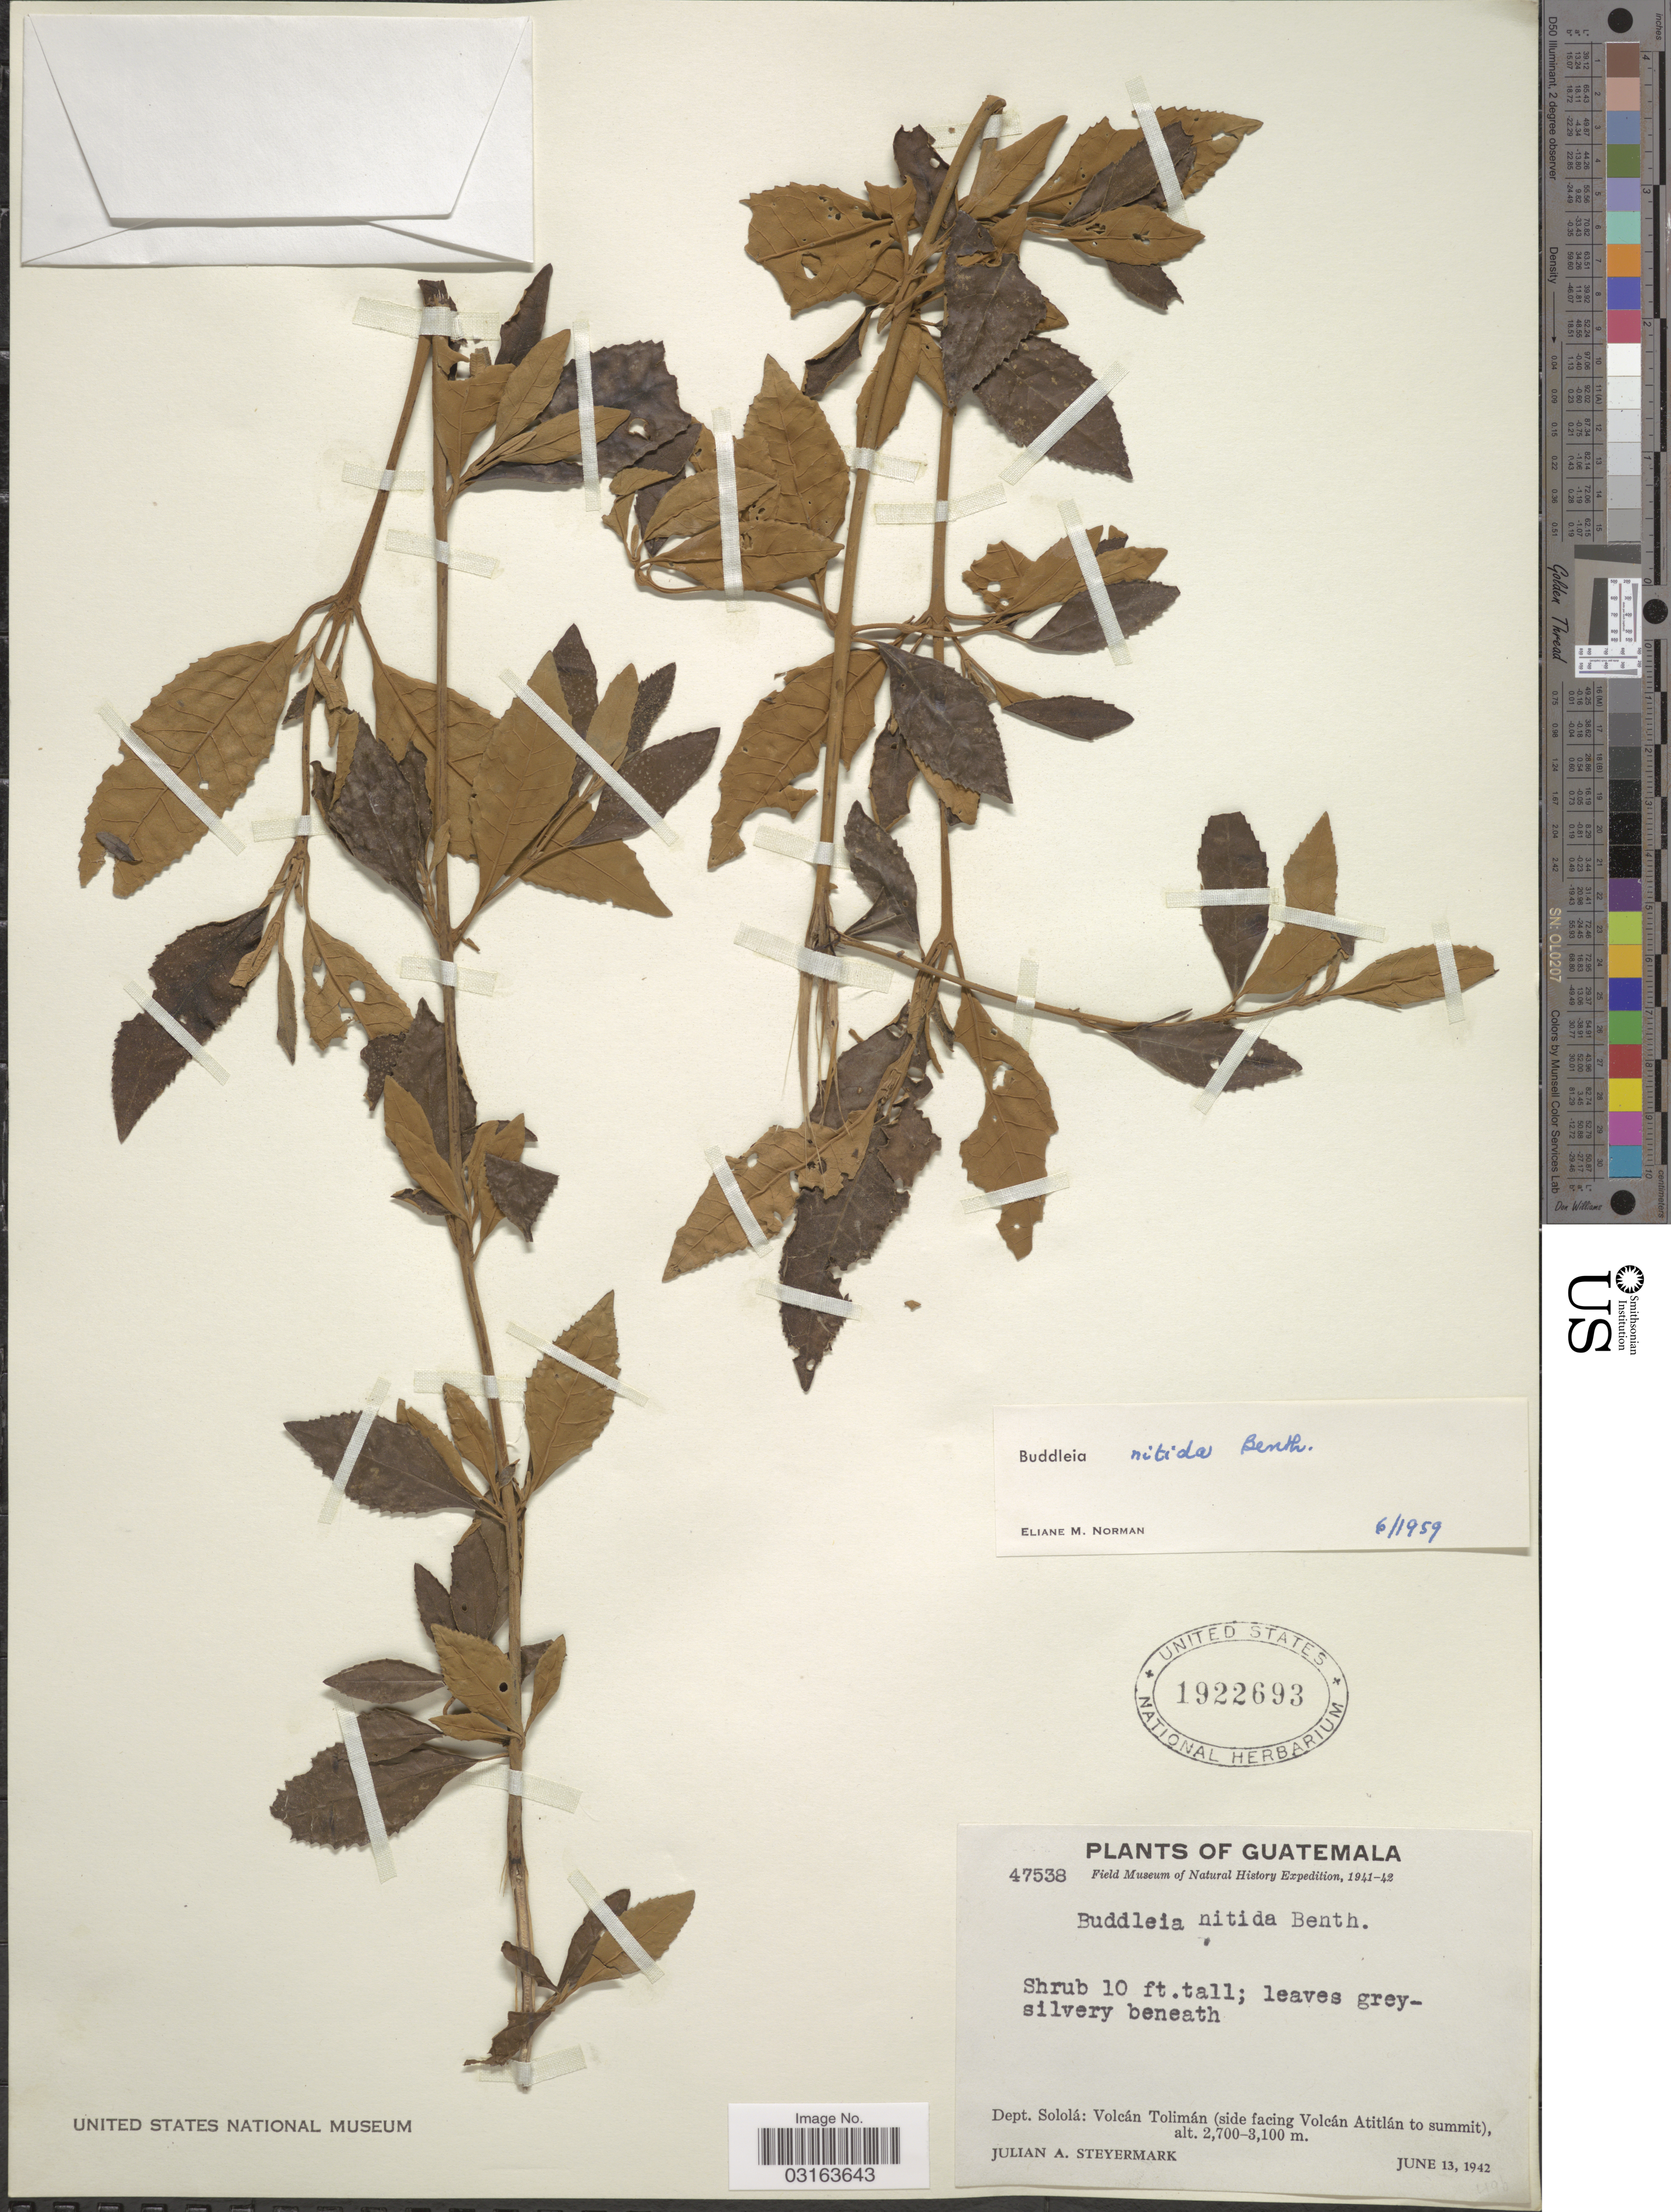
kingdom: Plantae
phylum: Tracheophyta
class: Magnoliopsida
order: Lamiales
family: Scrophulariaceae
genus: Buddleja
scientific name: Buddleja nitida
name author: Benth.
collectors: J. Steyermark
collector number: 47538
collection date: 1942-06-13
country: Guatemala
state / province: Sololá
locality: Dept. Sololá: Volcán Toliman (side facing Volcán Atitlán to summit).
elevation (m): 2700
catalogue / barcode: US 1922693